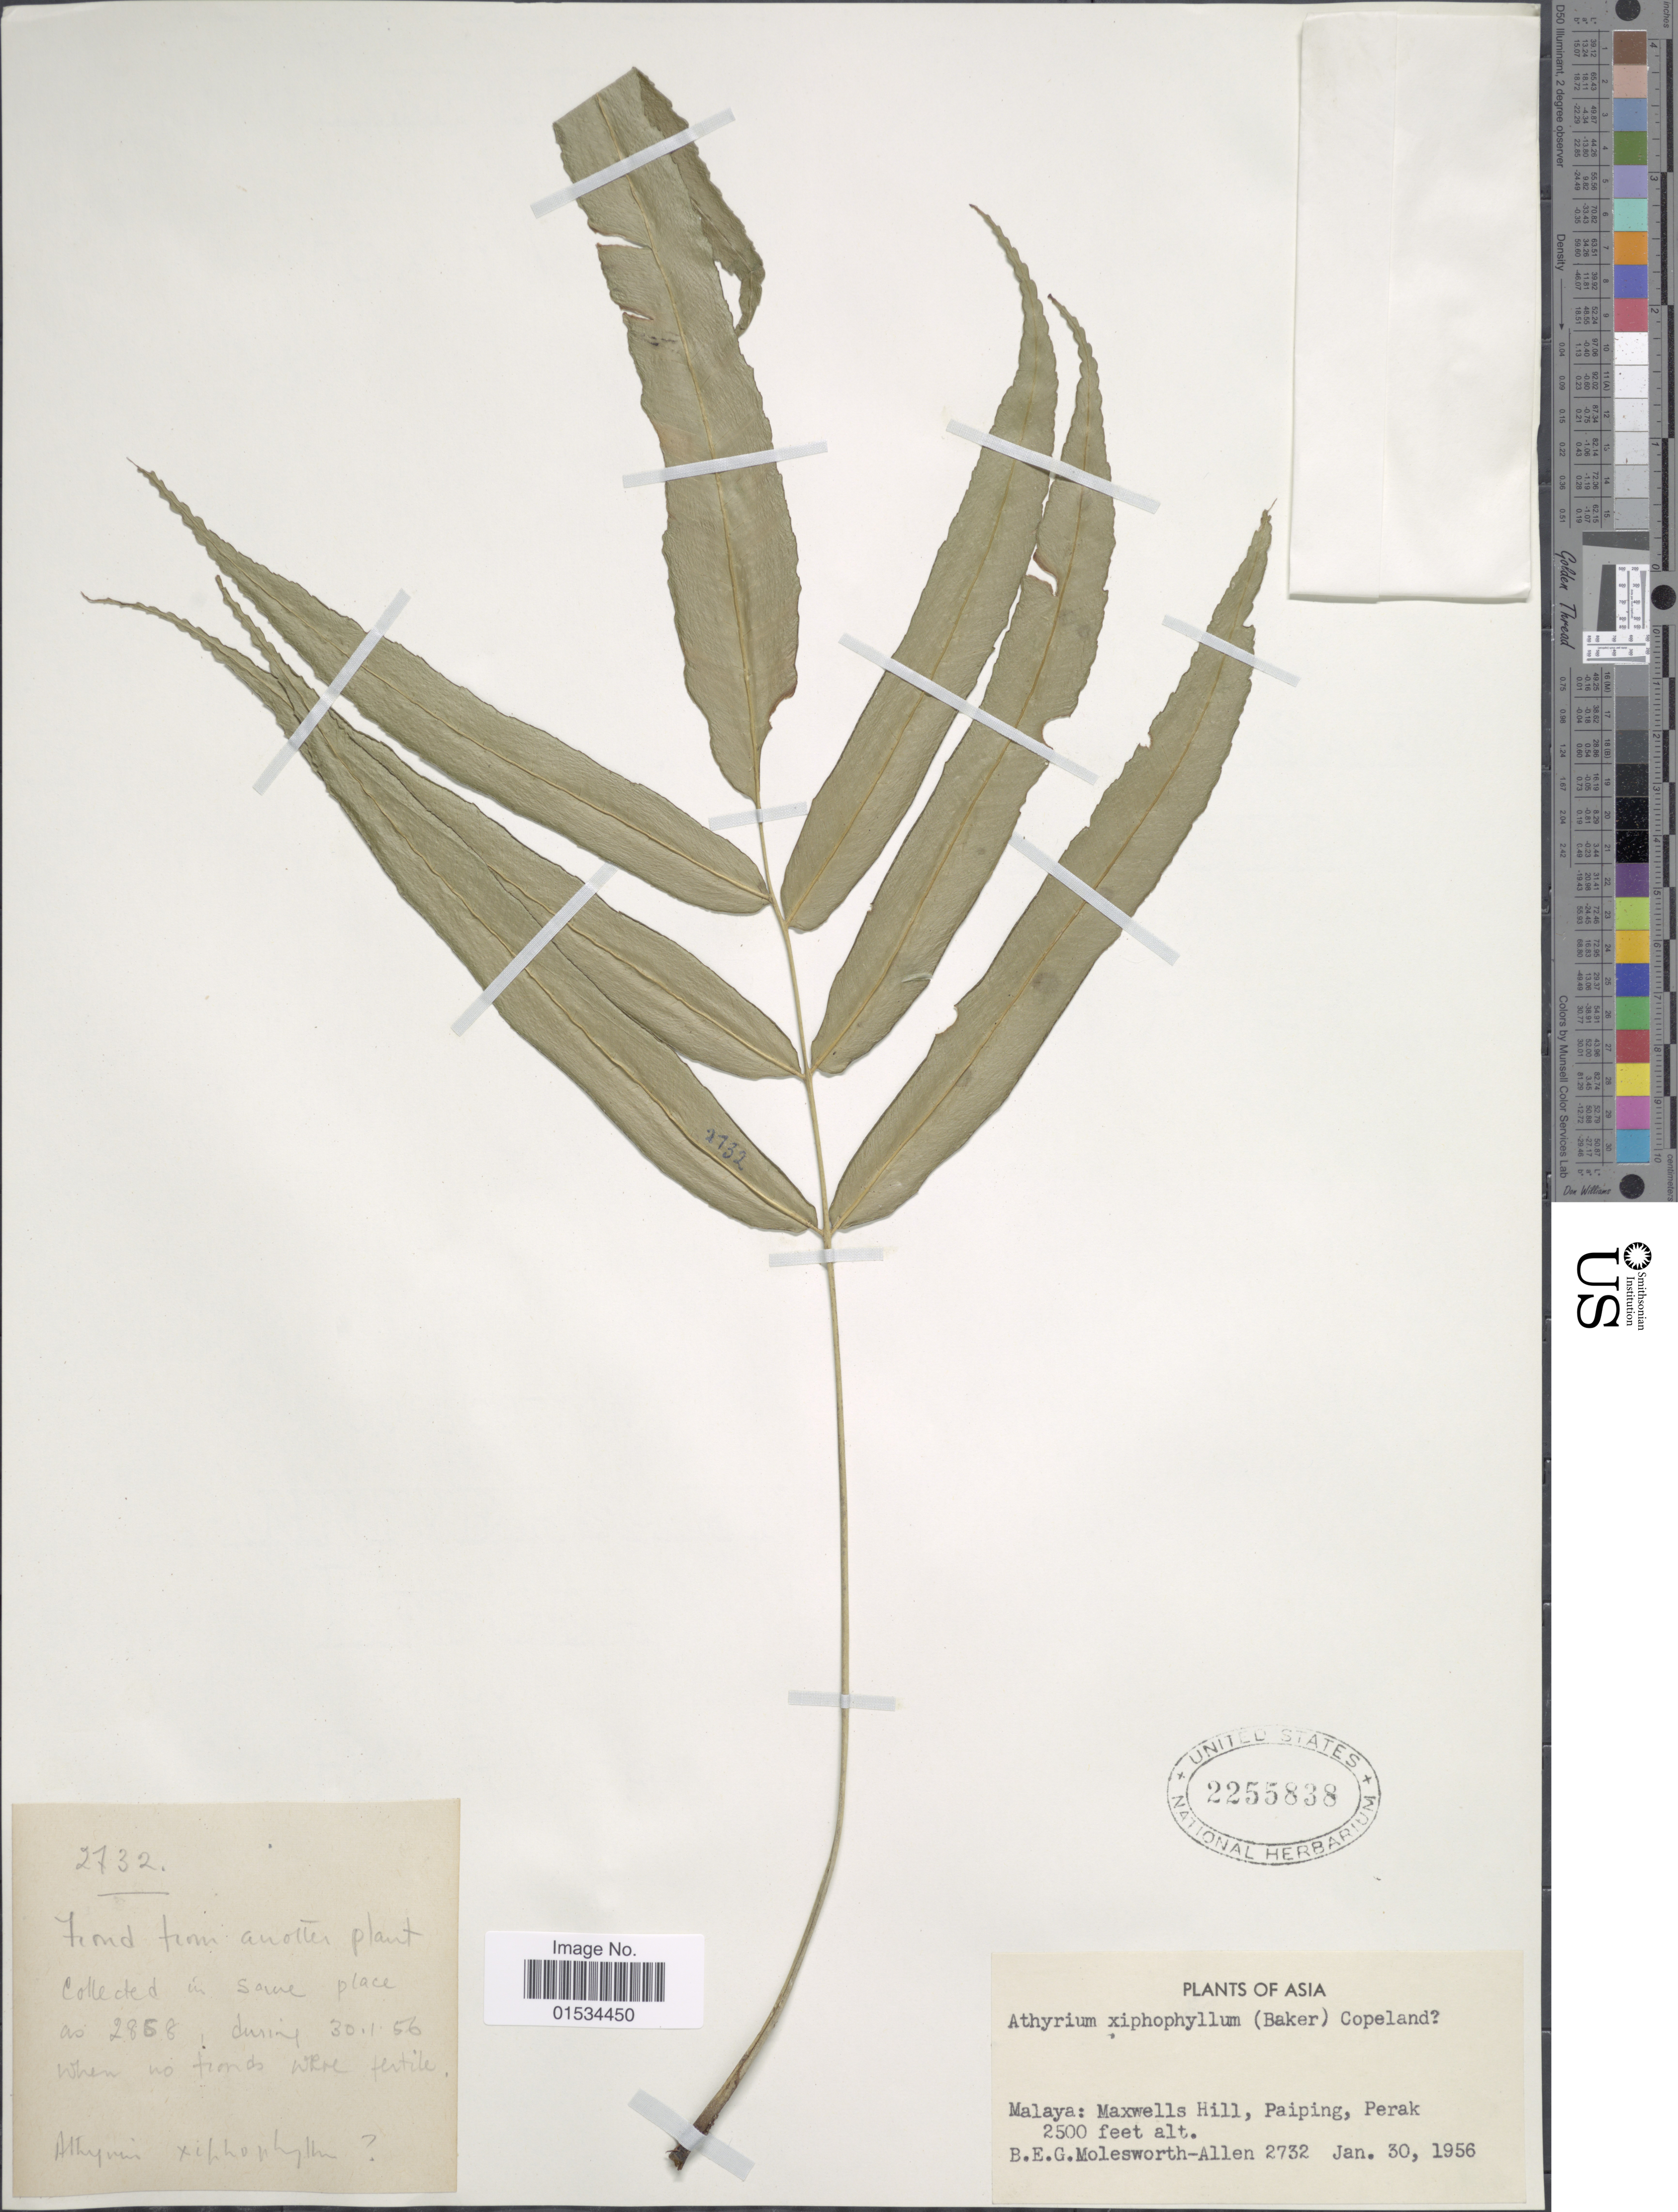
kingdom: Plantae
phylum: Tracheophyta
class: Polypodiopsida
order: Polypodiales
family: Athyriaceae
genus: Diplazium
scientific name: Diplazium xiphophyllum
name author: (Baker) C. Chr.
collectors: B. E. G. Molesworth-Allen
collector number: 2732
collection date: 1956-01-30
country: Malaysia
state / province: Perak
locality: Maxwell's Hill: Paiping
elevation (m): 762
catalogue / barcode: US 2255838